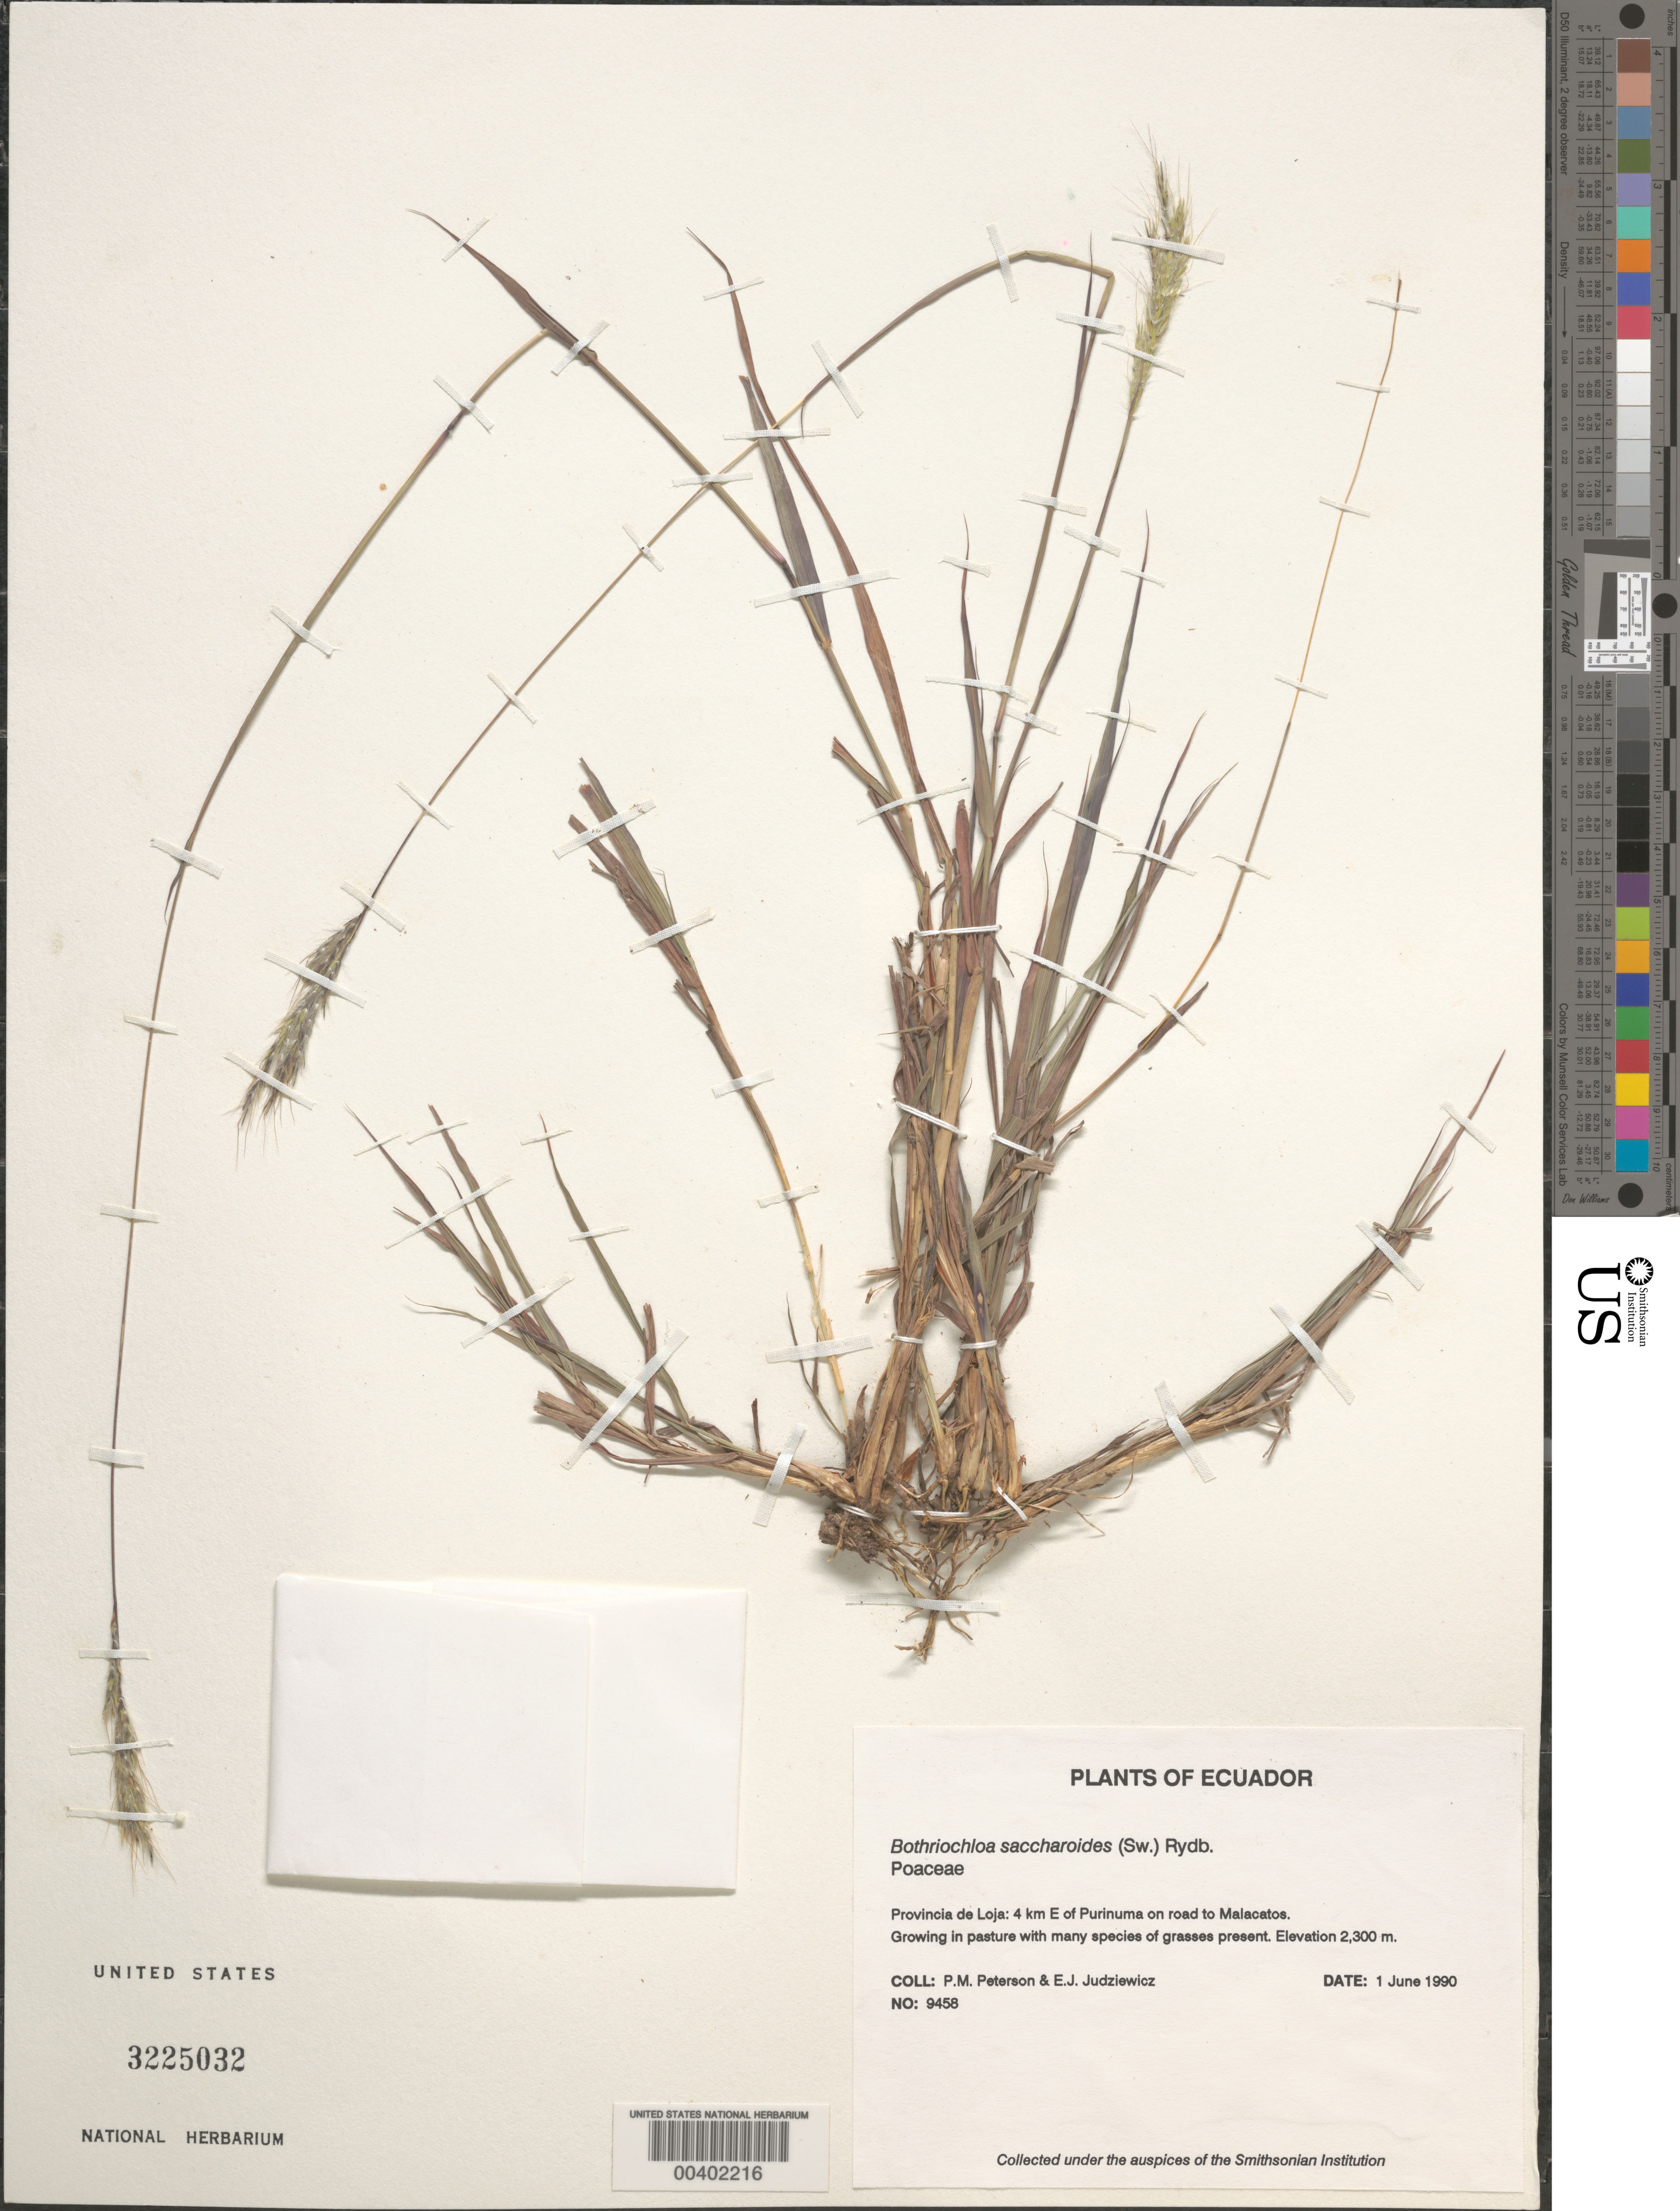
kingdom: Plantae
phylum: Tracheophyta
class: Liliopsida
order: Poales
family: Poaceae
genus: Bothriochloa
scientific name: Bothriochloa saccharoides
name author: (Sw.) Rydb.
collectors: P. M. Peterson & E. J. Judziewicz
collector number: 09458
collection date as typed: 01 Jun 1990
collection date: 1990-06-01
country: Ecuador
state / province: Loja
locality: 4 km E of Purinuma on road to Malacatos.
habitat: Growing in pasture with many species of grasses present.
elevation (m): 2300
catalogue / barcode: US 3225032